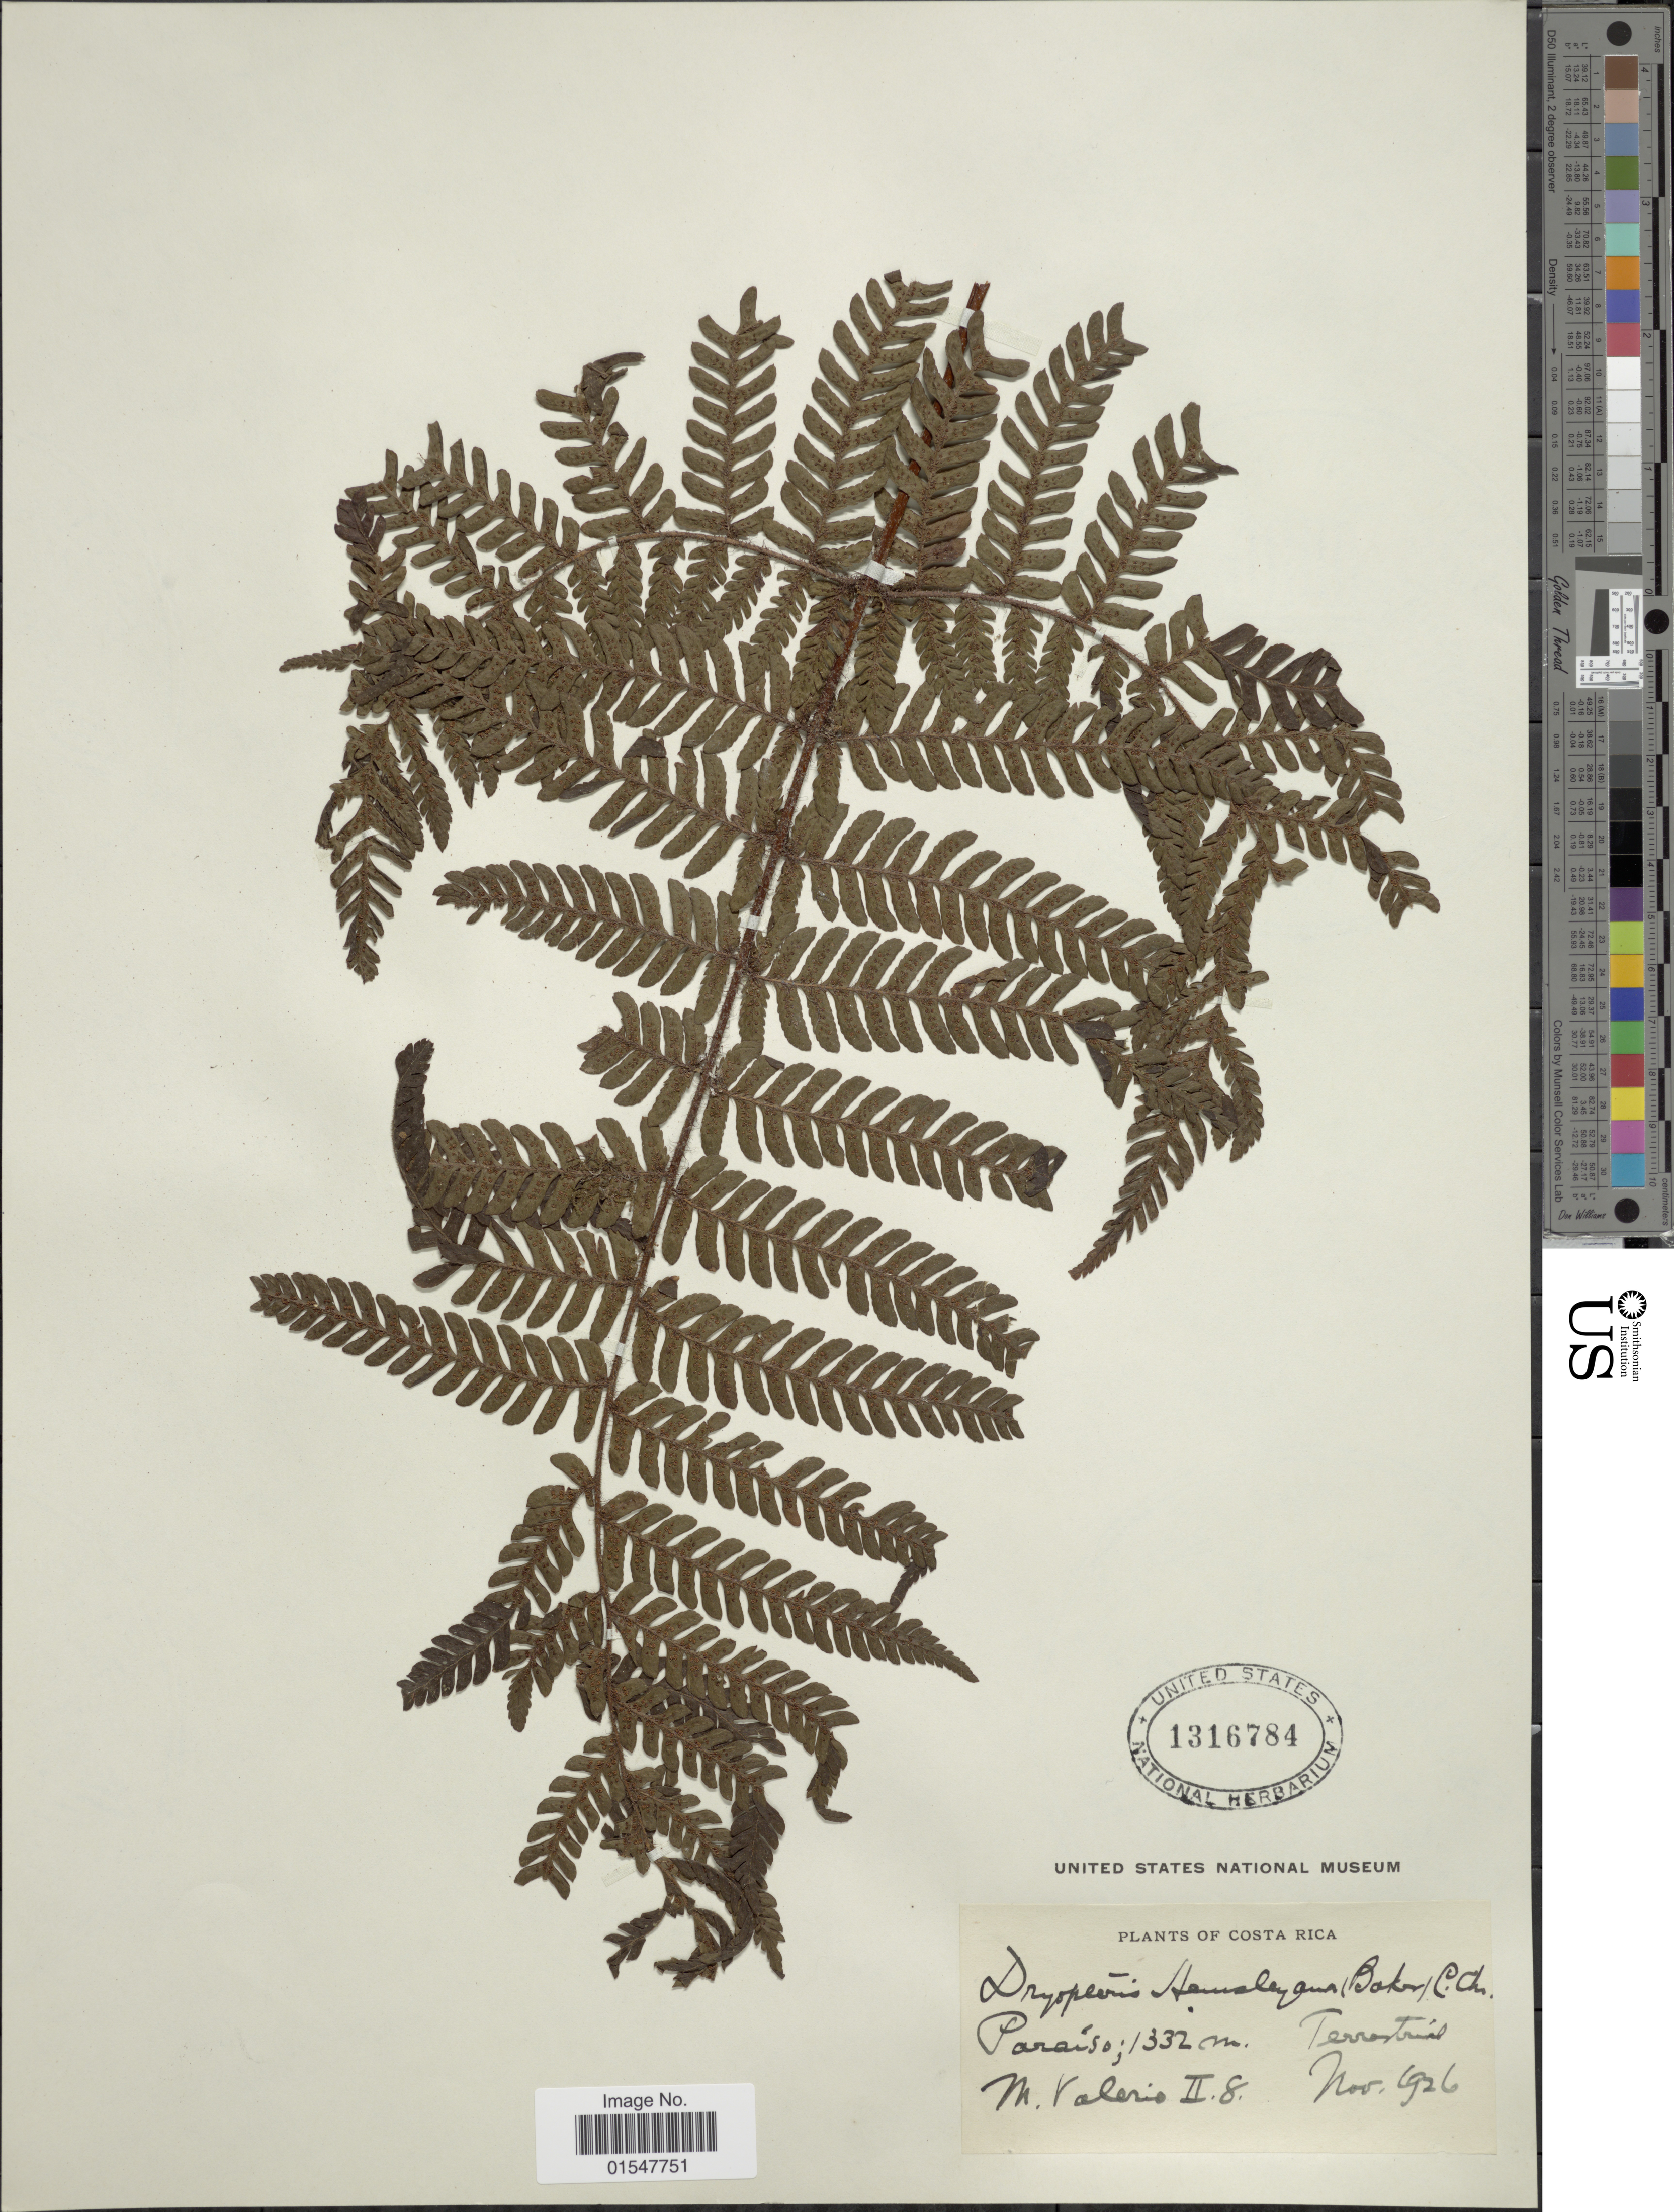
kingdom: Plantae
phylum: Tracheophyta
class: Polypodiopsida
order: Polypodiales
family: Dryopteridaceae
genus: Ctenitis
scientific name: Ctenitis hemsleyana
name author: (Baker ex Hemsl.) Copel.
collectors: M. Valerio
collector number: II8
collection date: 1926-11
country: Costa Rica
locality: Paraíso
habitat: Terrestrial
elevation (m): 1332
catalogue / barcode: US 1316784